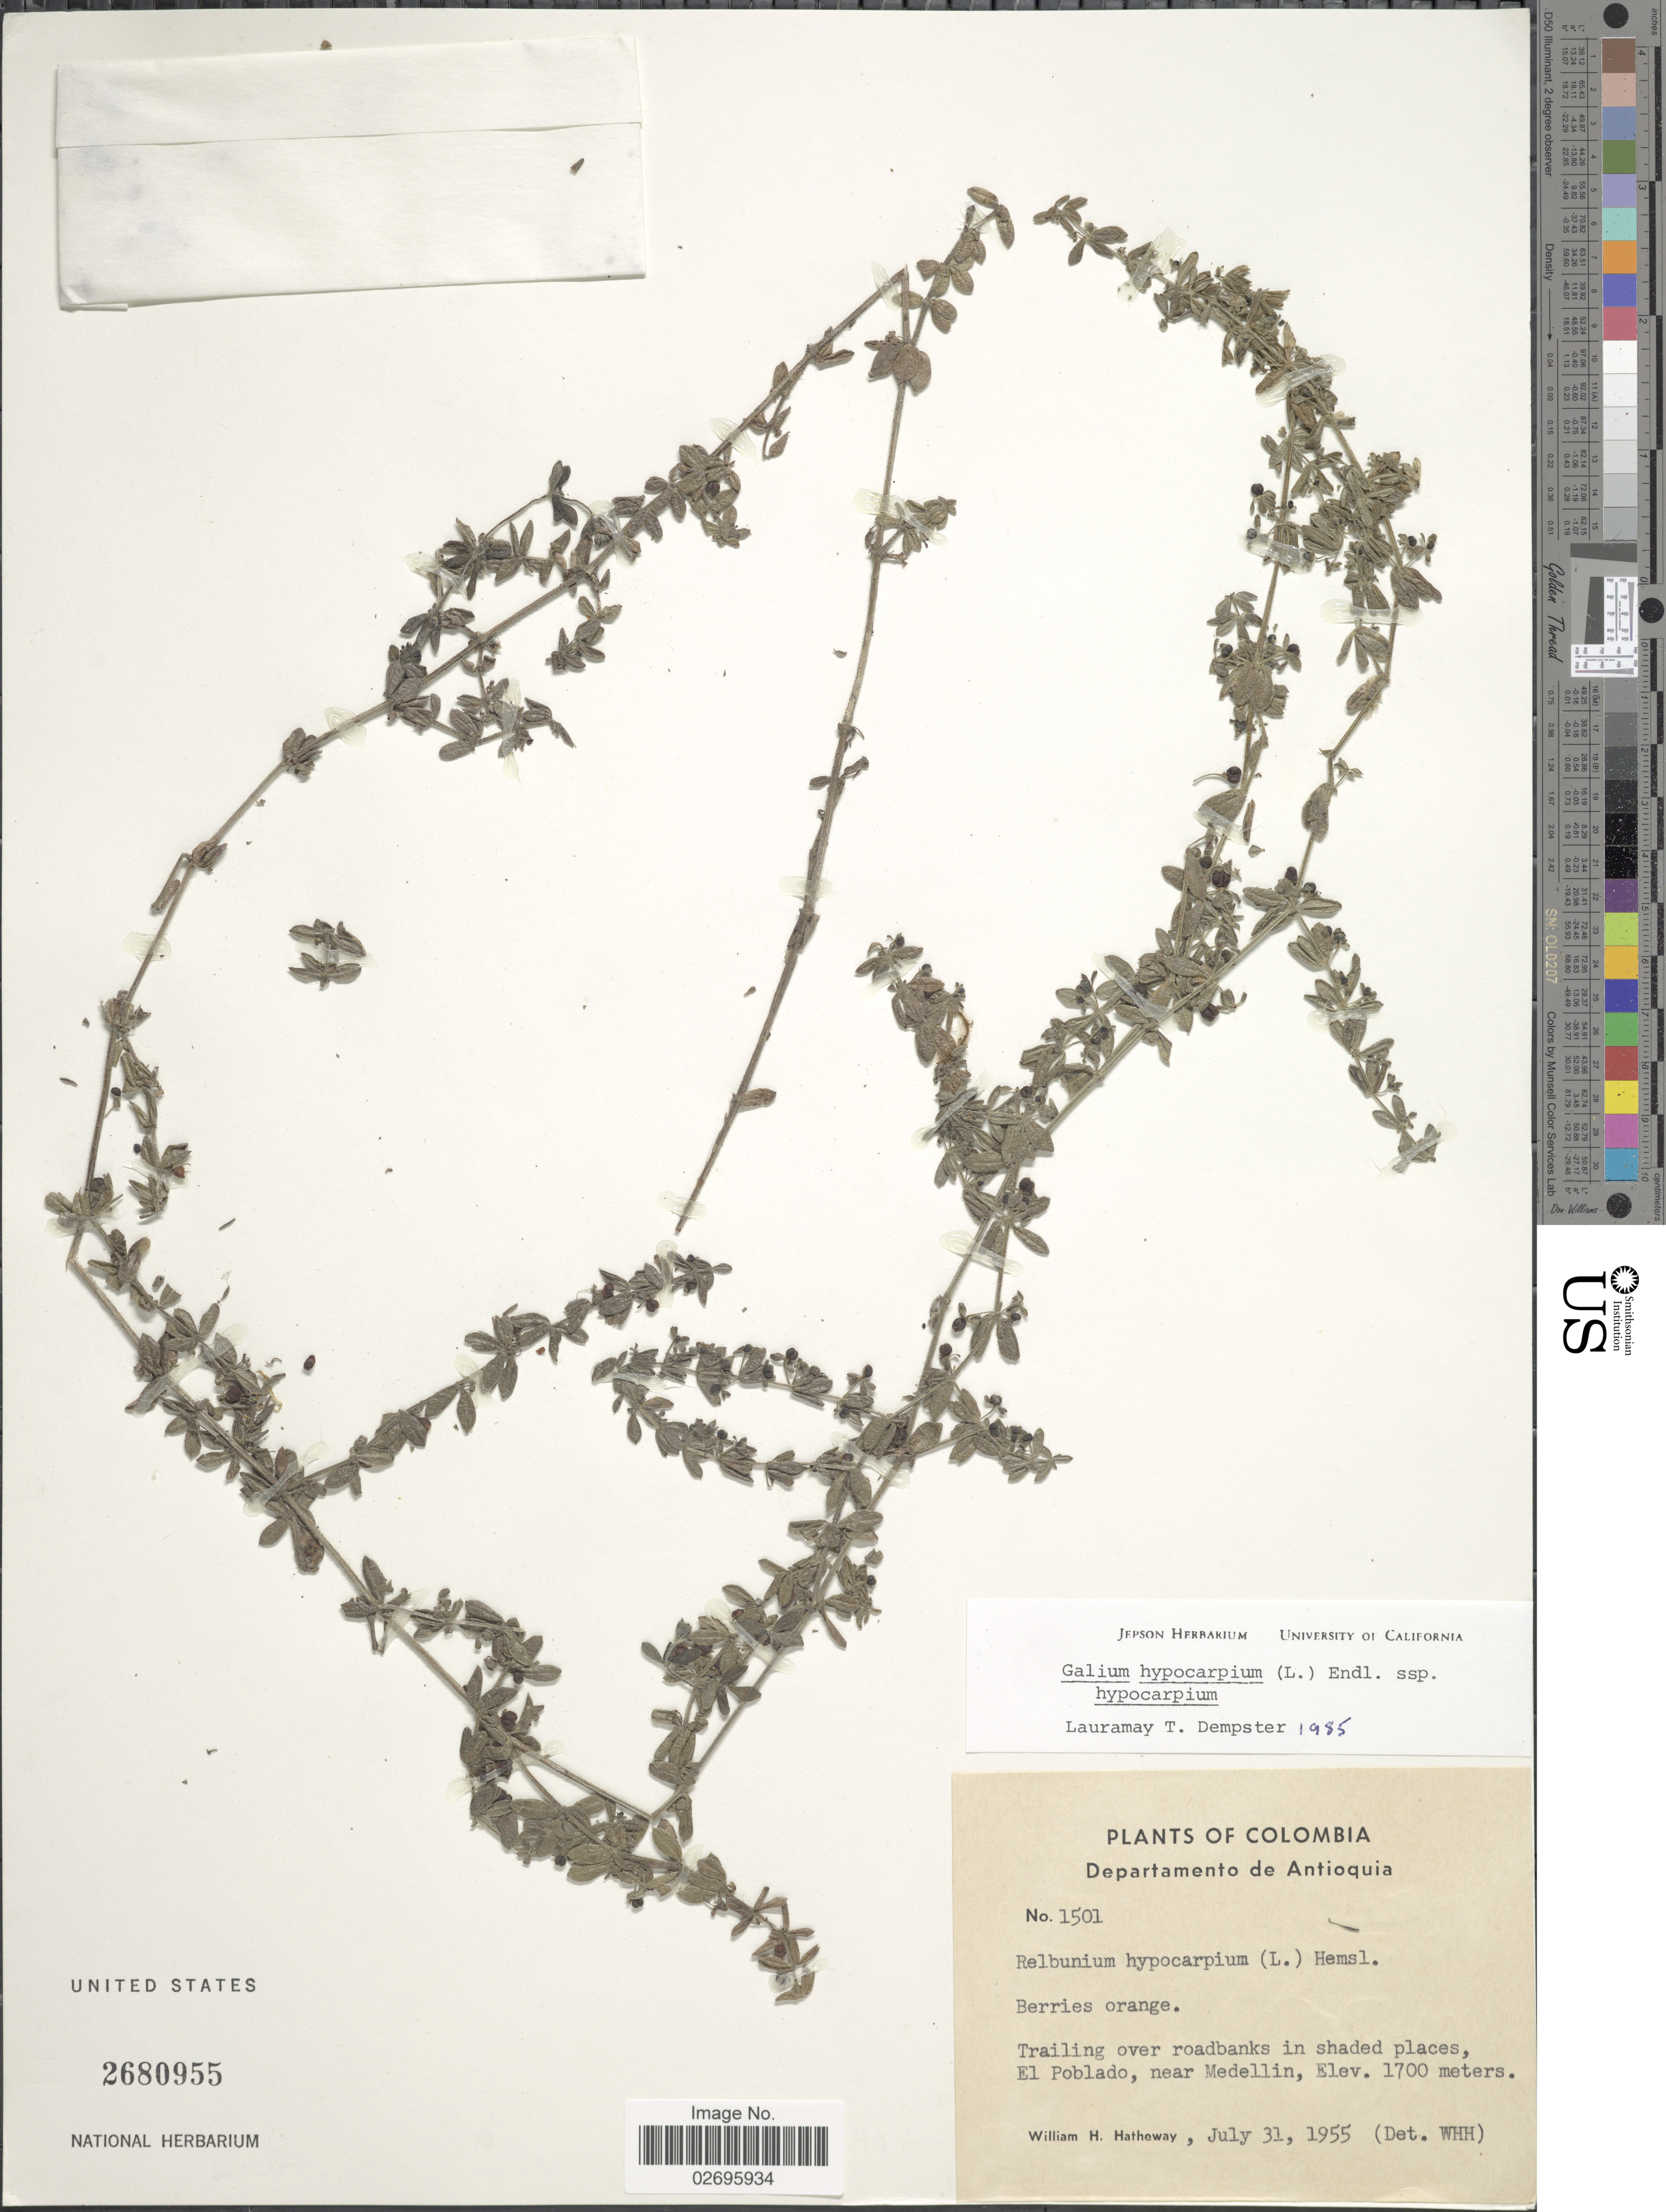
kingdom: Plantae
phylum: Tracheophyta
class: Magnoliopsida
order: Gentianales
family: Rubiaceae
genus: Galium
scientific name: Galium hypocarpium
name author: (L.) Endl. ex Griseb.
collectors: W. H. Hatheway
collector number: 1501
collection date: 1955-07-31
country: Colombia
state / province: Antioquia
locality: Department de Antioquia, Trailing over roadbanks in shaded places, El Poblado, near Medellin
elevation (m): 1700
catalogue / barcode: US 2680955